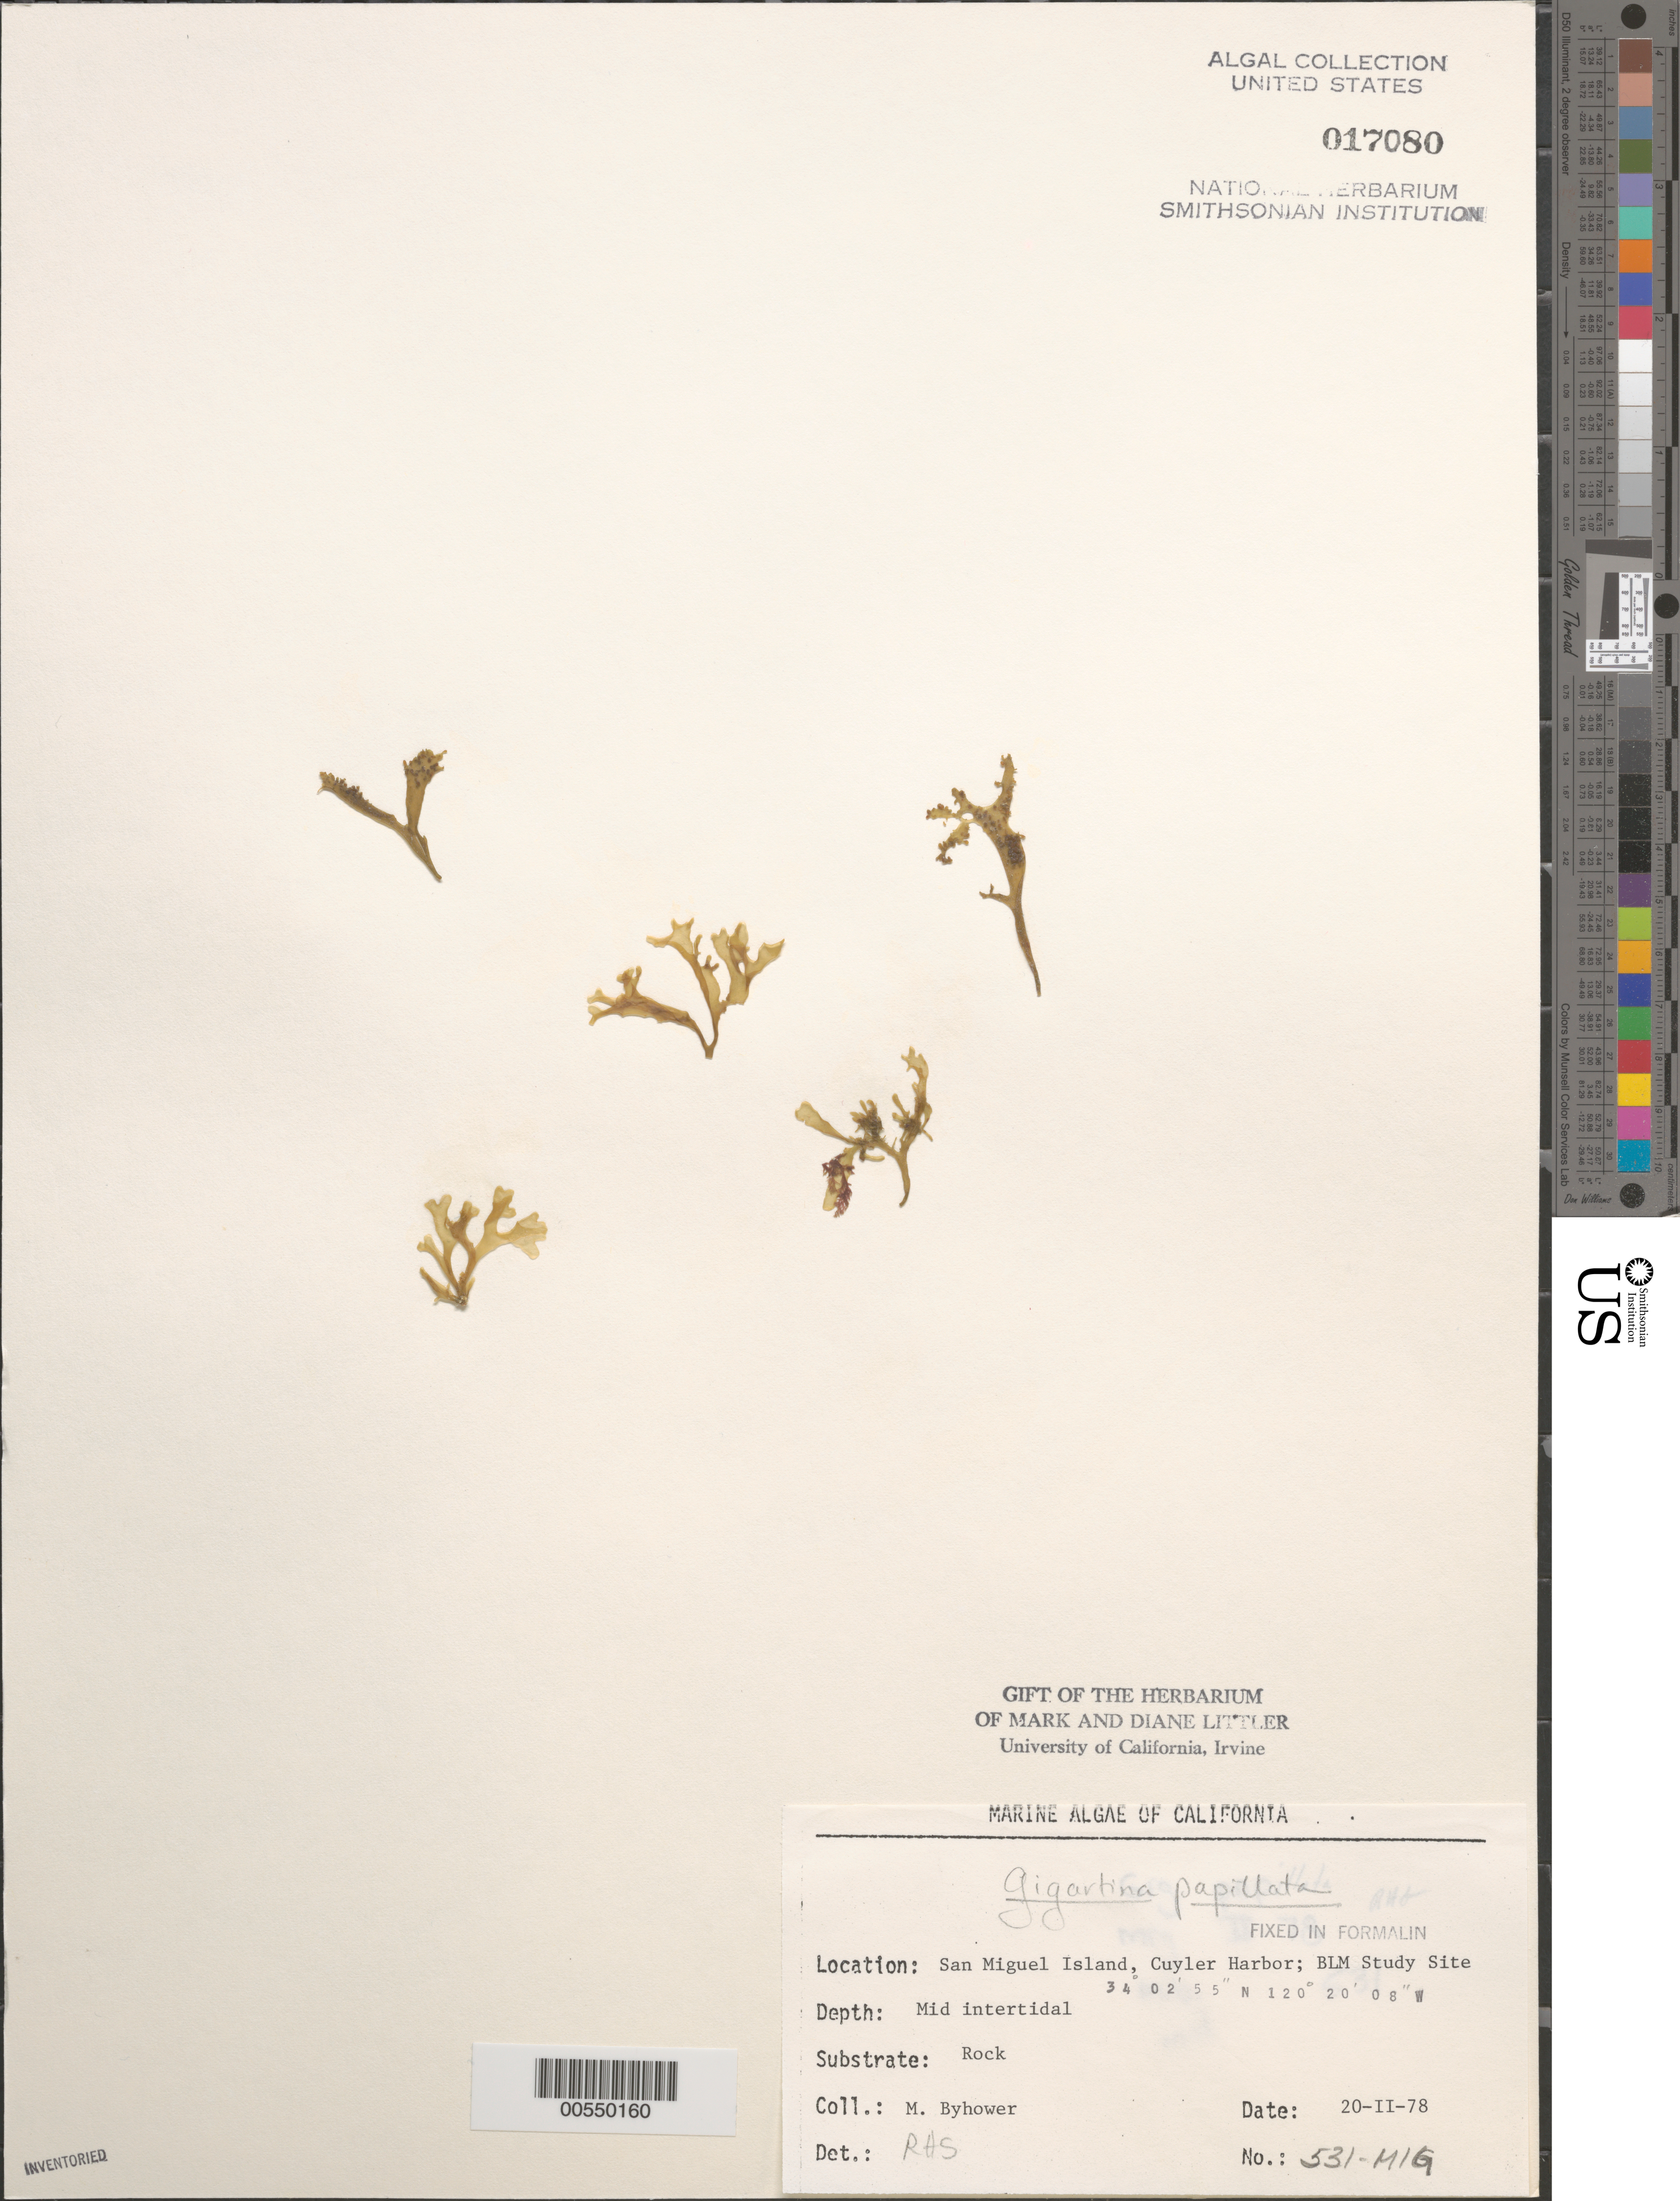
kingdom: Plantae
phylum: Rhodophyta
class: Florideophyceae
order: Gigartinales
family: Phyllophoraceae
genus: Mastocarpus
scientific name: Mastocarpus papillatus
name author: (C. Agardh) Kütz.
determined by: Algae name updating Project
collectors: M. Byhower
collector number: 531-mig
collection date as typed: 20 Feb 1978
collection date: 1978-02-20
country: United States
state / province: California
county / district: Santa Barbara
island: San Miguel Island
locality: Cuyler Harbor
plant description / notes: BLM-SOCALBIGHT Rocky Intertidal Survey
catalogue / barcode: US 17080